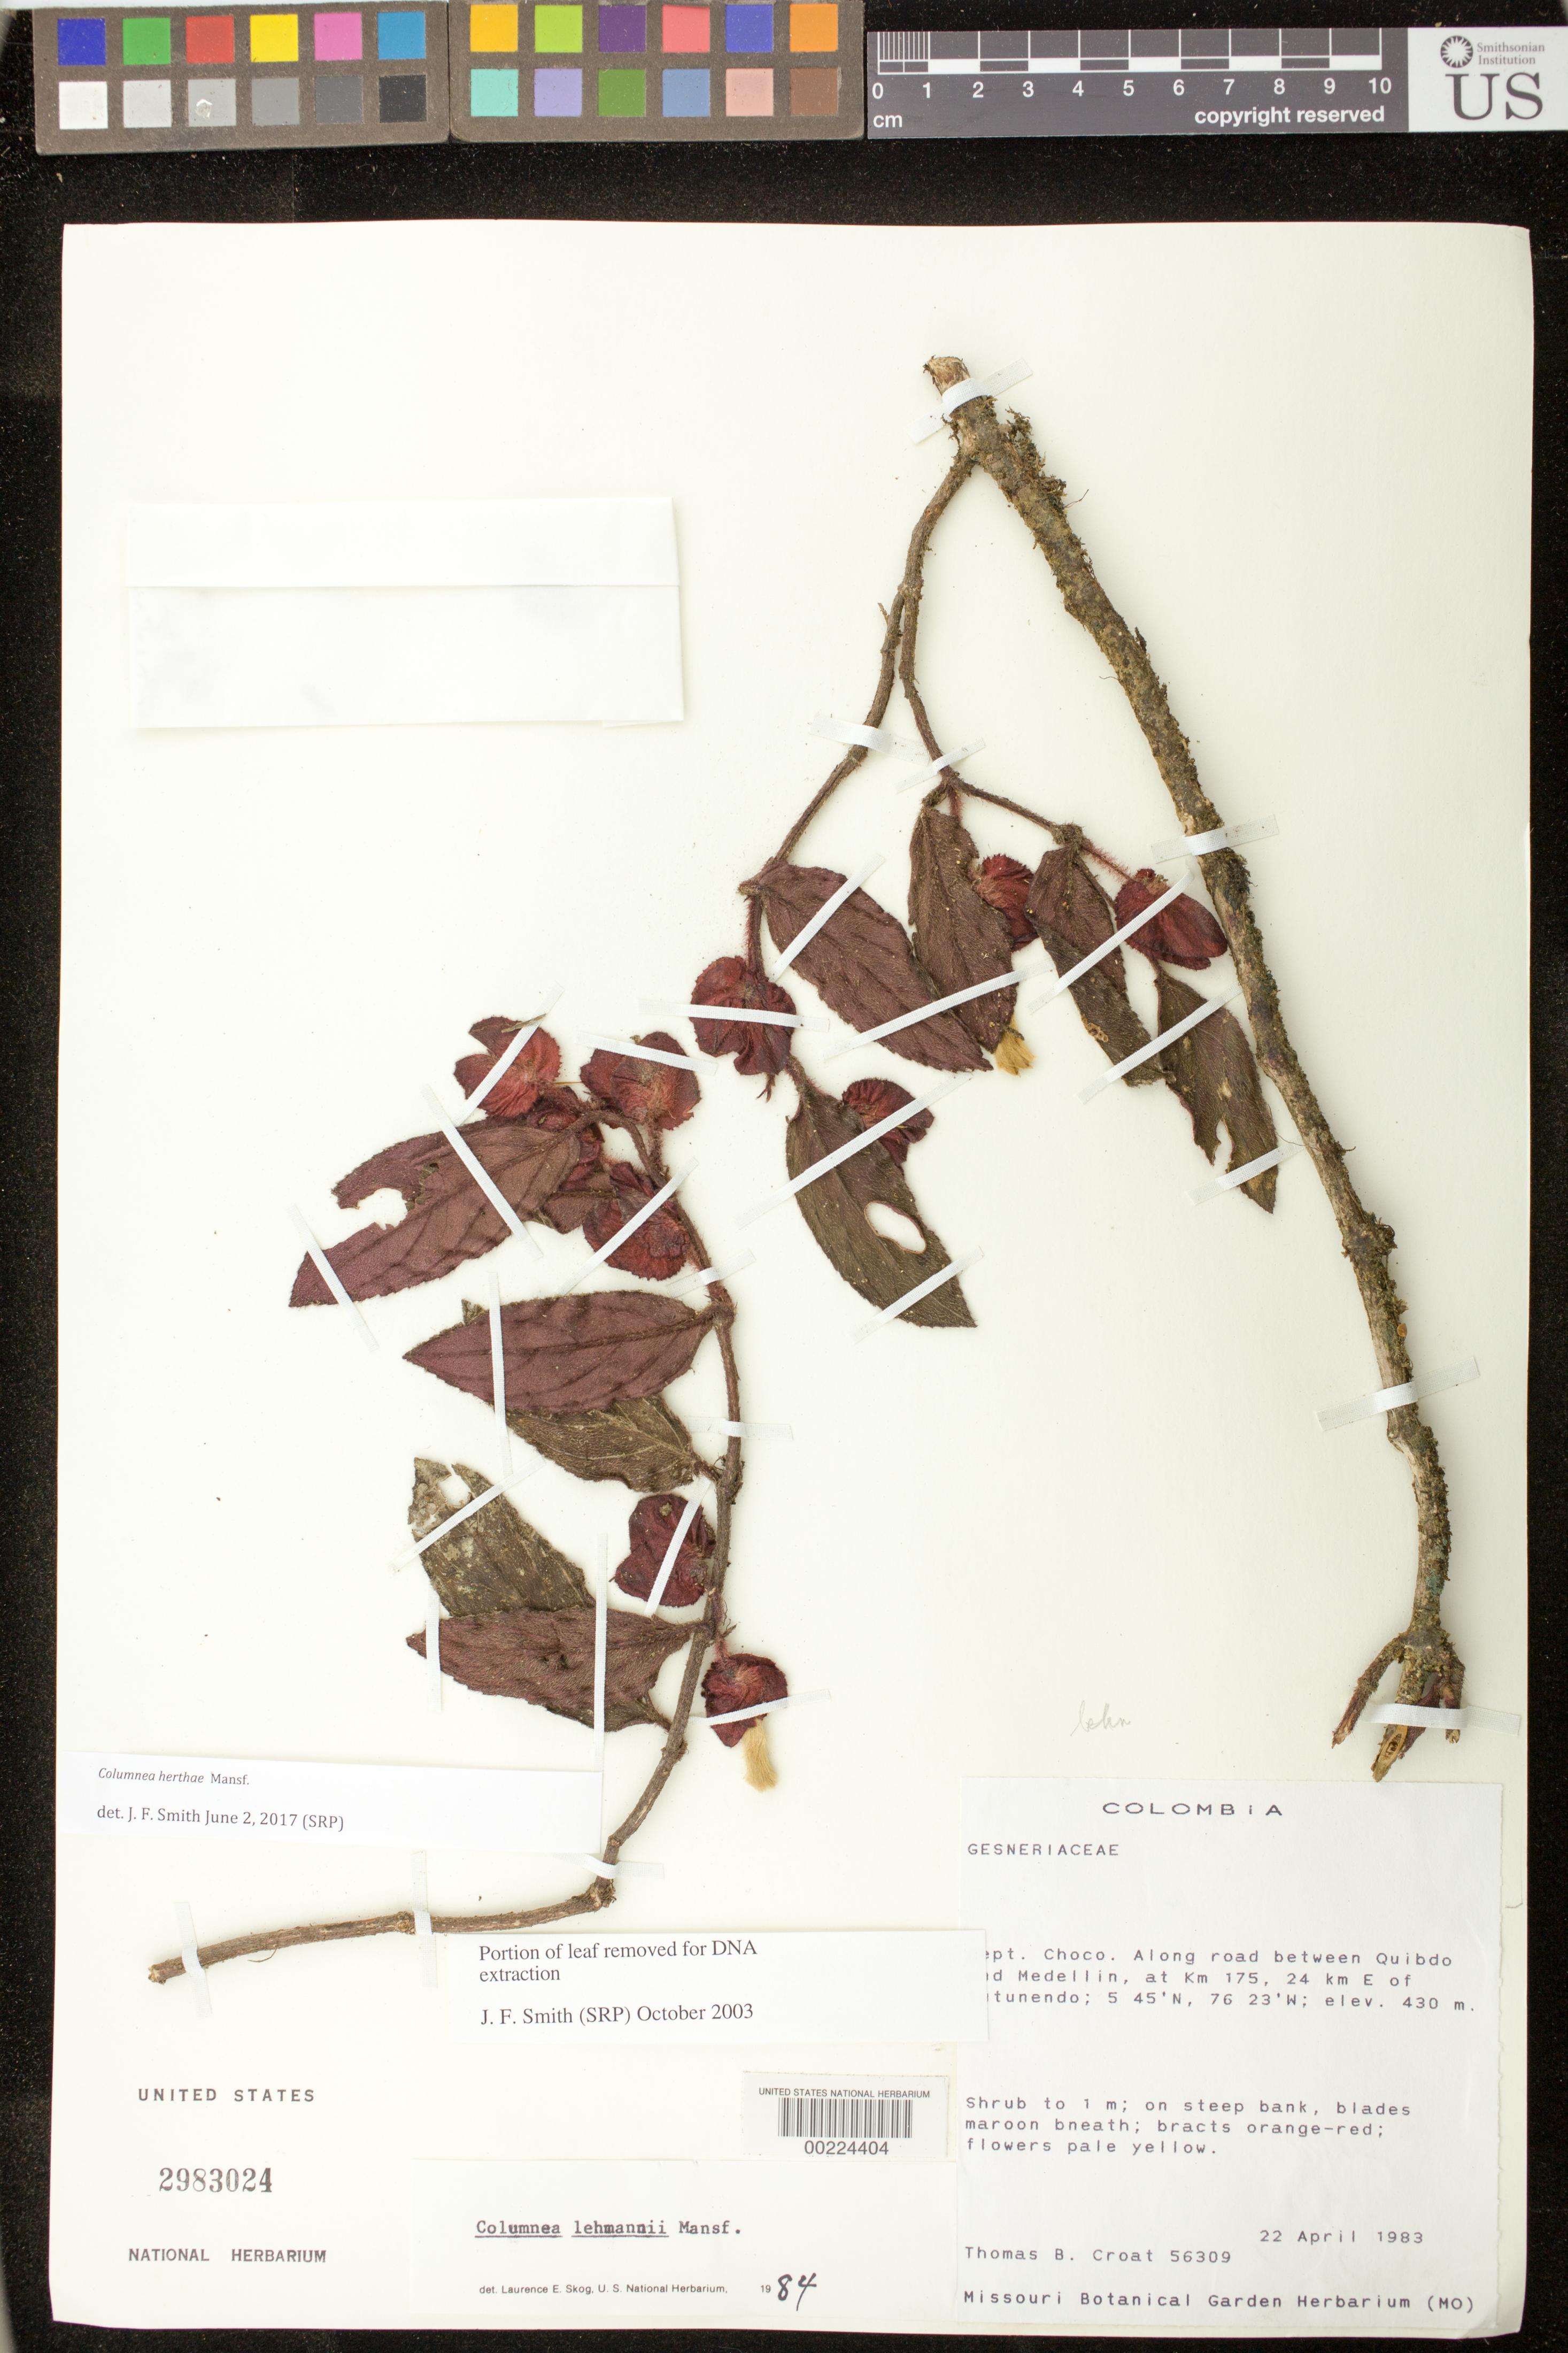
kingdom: Plantae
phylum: Tracheophyta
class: Magnoliopsida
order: Lamiales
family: Gesneriaceae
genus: Columnea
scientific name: Columnea lehmannii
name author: Mansf.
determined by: Clark, J. L.; Skog, Laurence E.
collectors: T. B. Croat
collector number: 56309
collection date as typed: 22 Apr 1983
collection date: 1983-04-22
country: Colombia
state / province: Chocó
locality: Along the road from Quibdo to Medellín, at km 175, 24 km E of Tutunendo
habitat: On steep bank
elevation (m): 430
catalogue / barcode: US 2983024